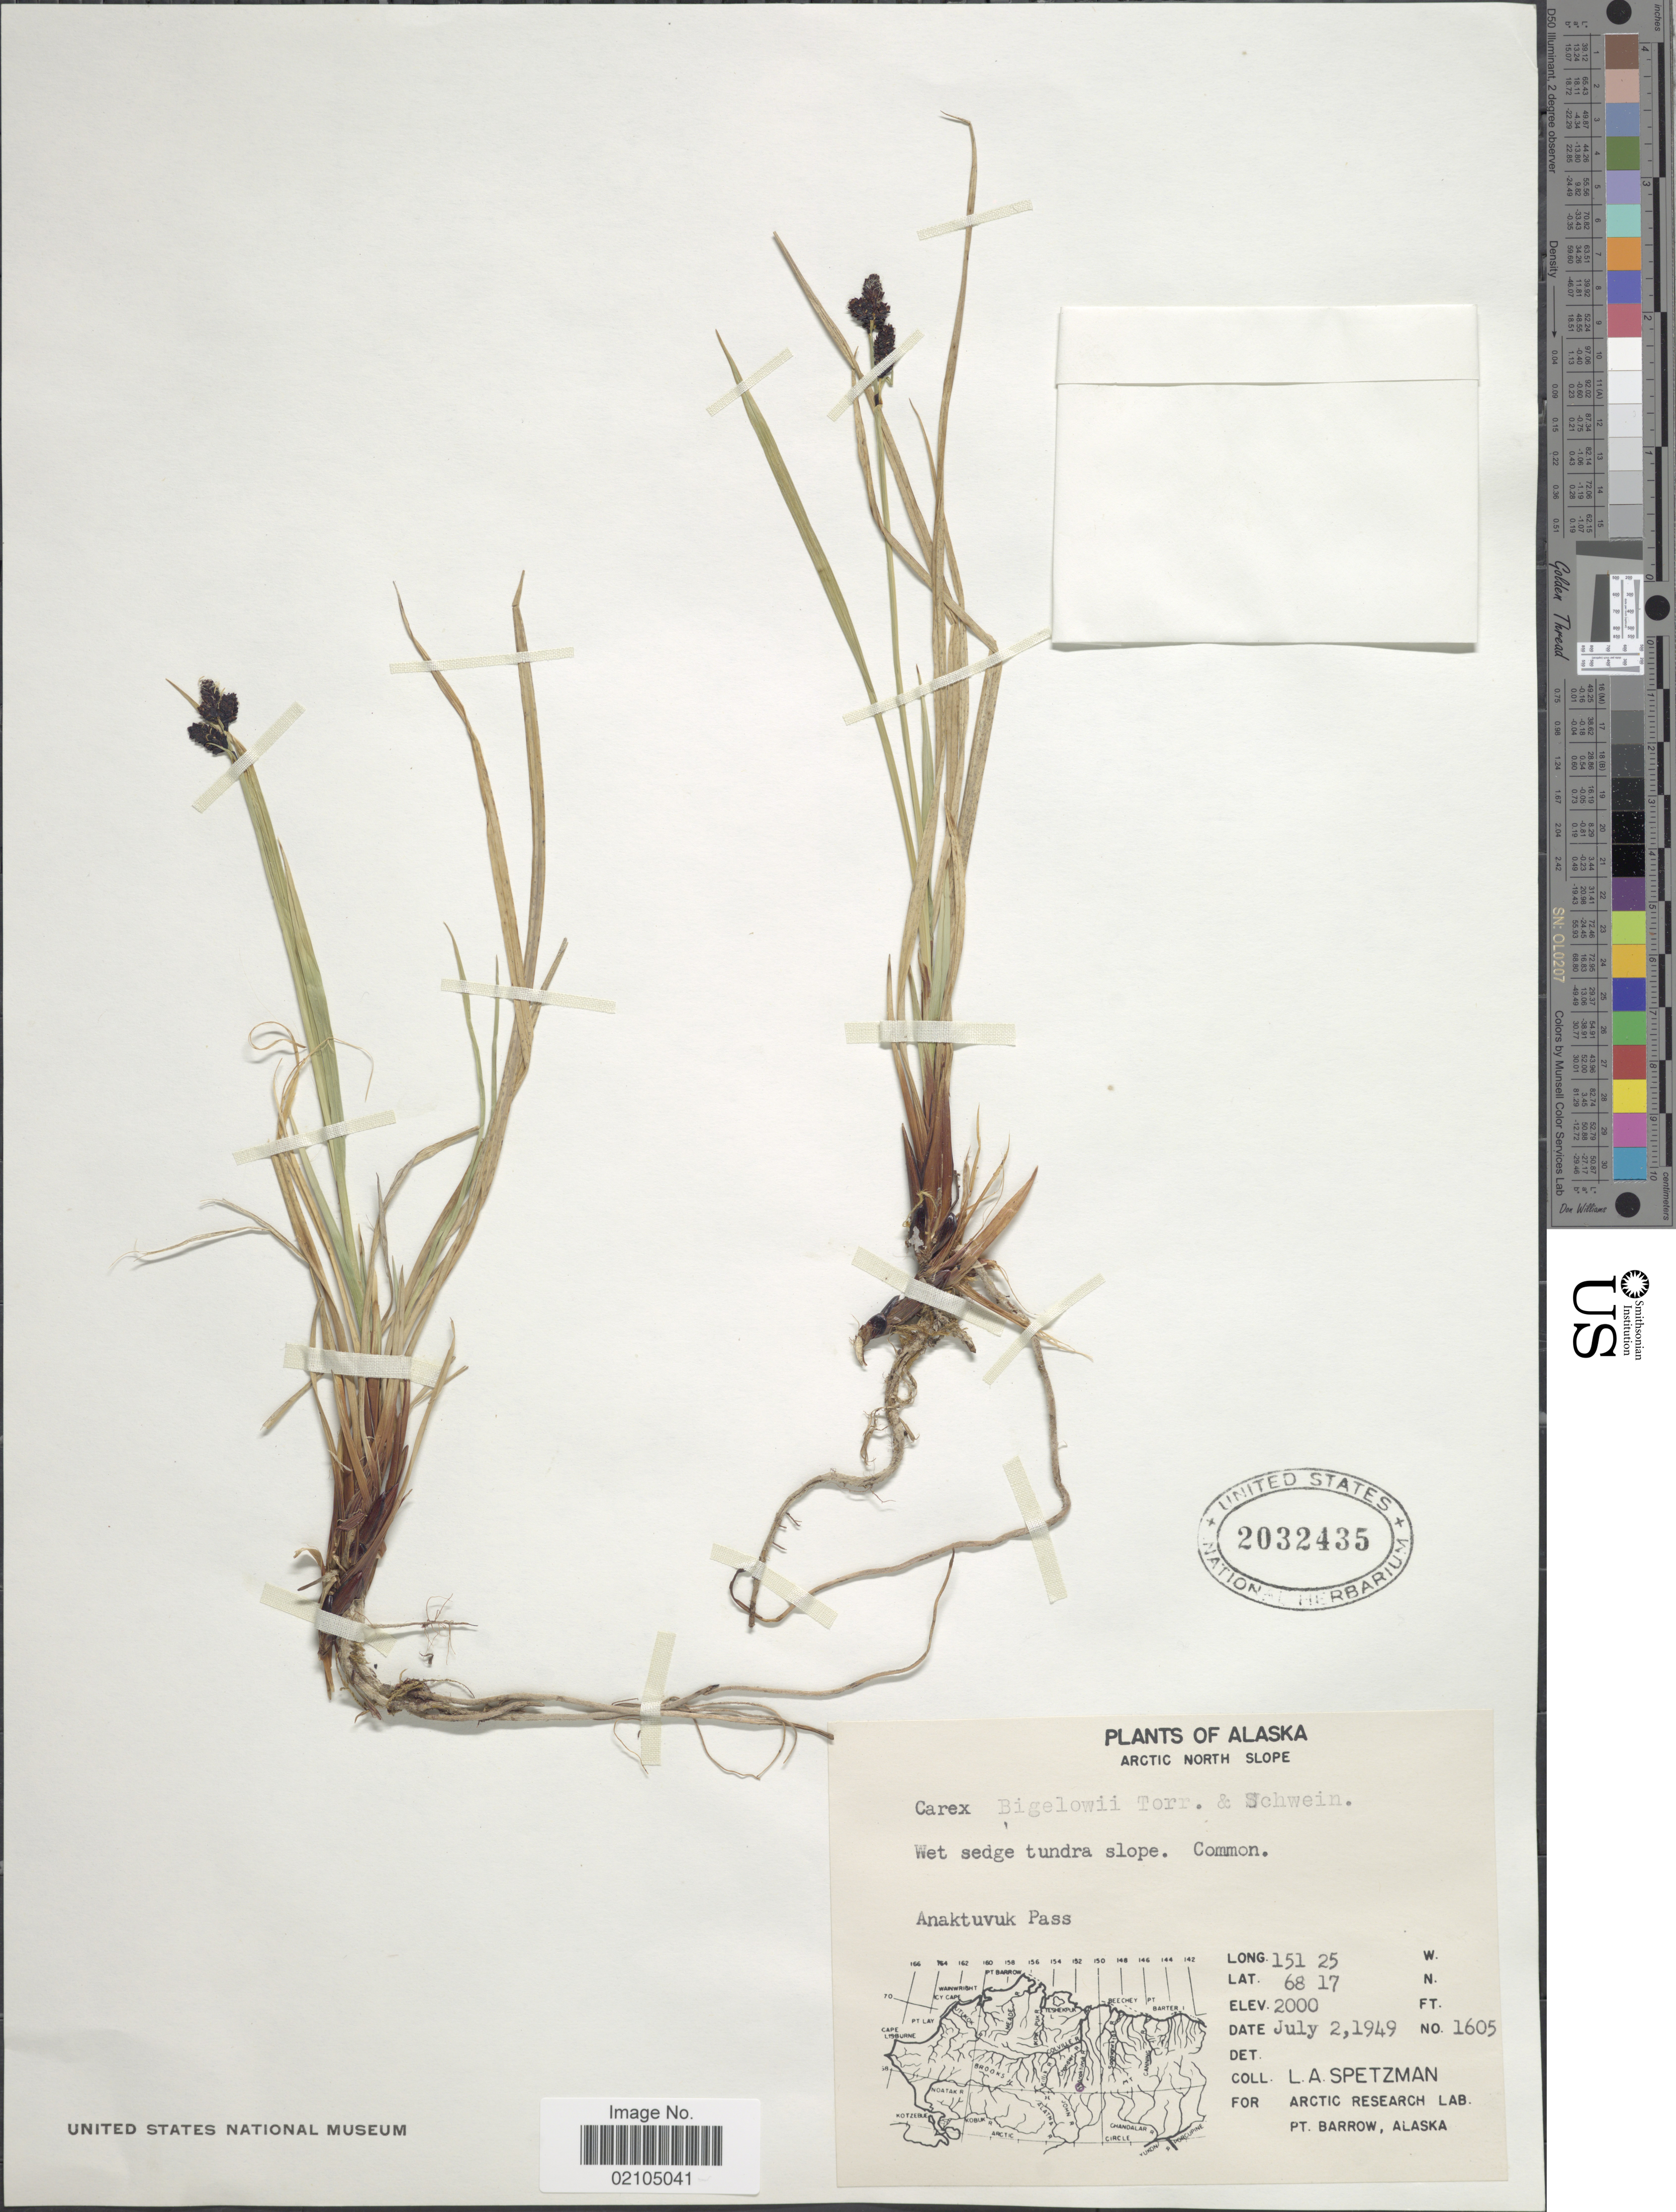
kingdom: Plantae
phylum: Tracheophyta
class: Liliopsida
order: Poales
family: Cyperaceae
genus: Carex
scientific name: Carex bigelowii subsp. lugens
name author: (Holm) T.V. Egorova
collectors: L. Spetzman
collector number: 1605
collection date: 1949-07-02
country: United States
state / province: Alaska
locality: Arctic North Slope. Wet sedge tundra slope. Anaktuvuk Pass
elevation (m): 610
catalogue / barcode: US 2032435